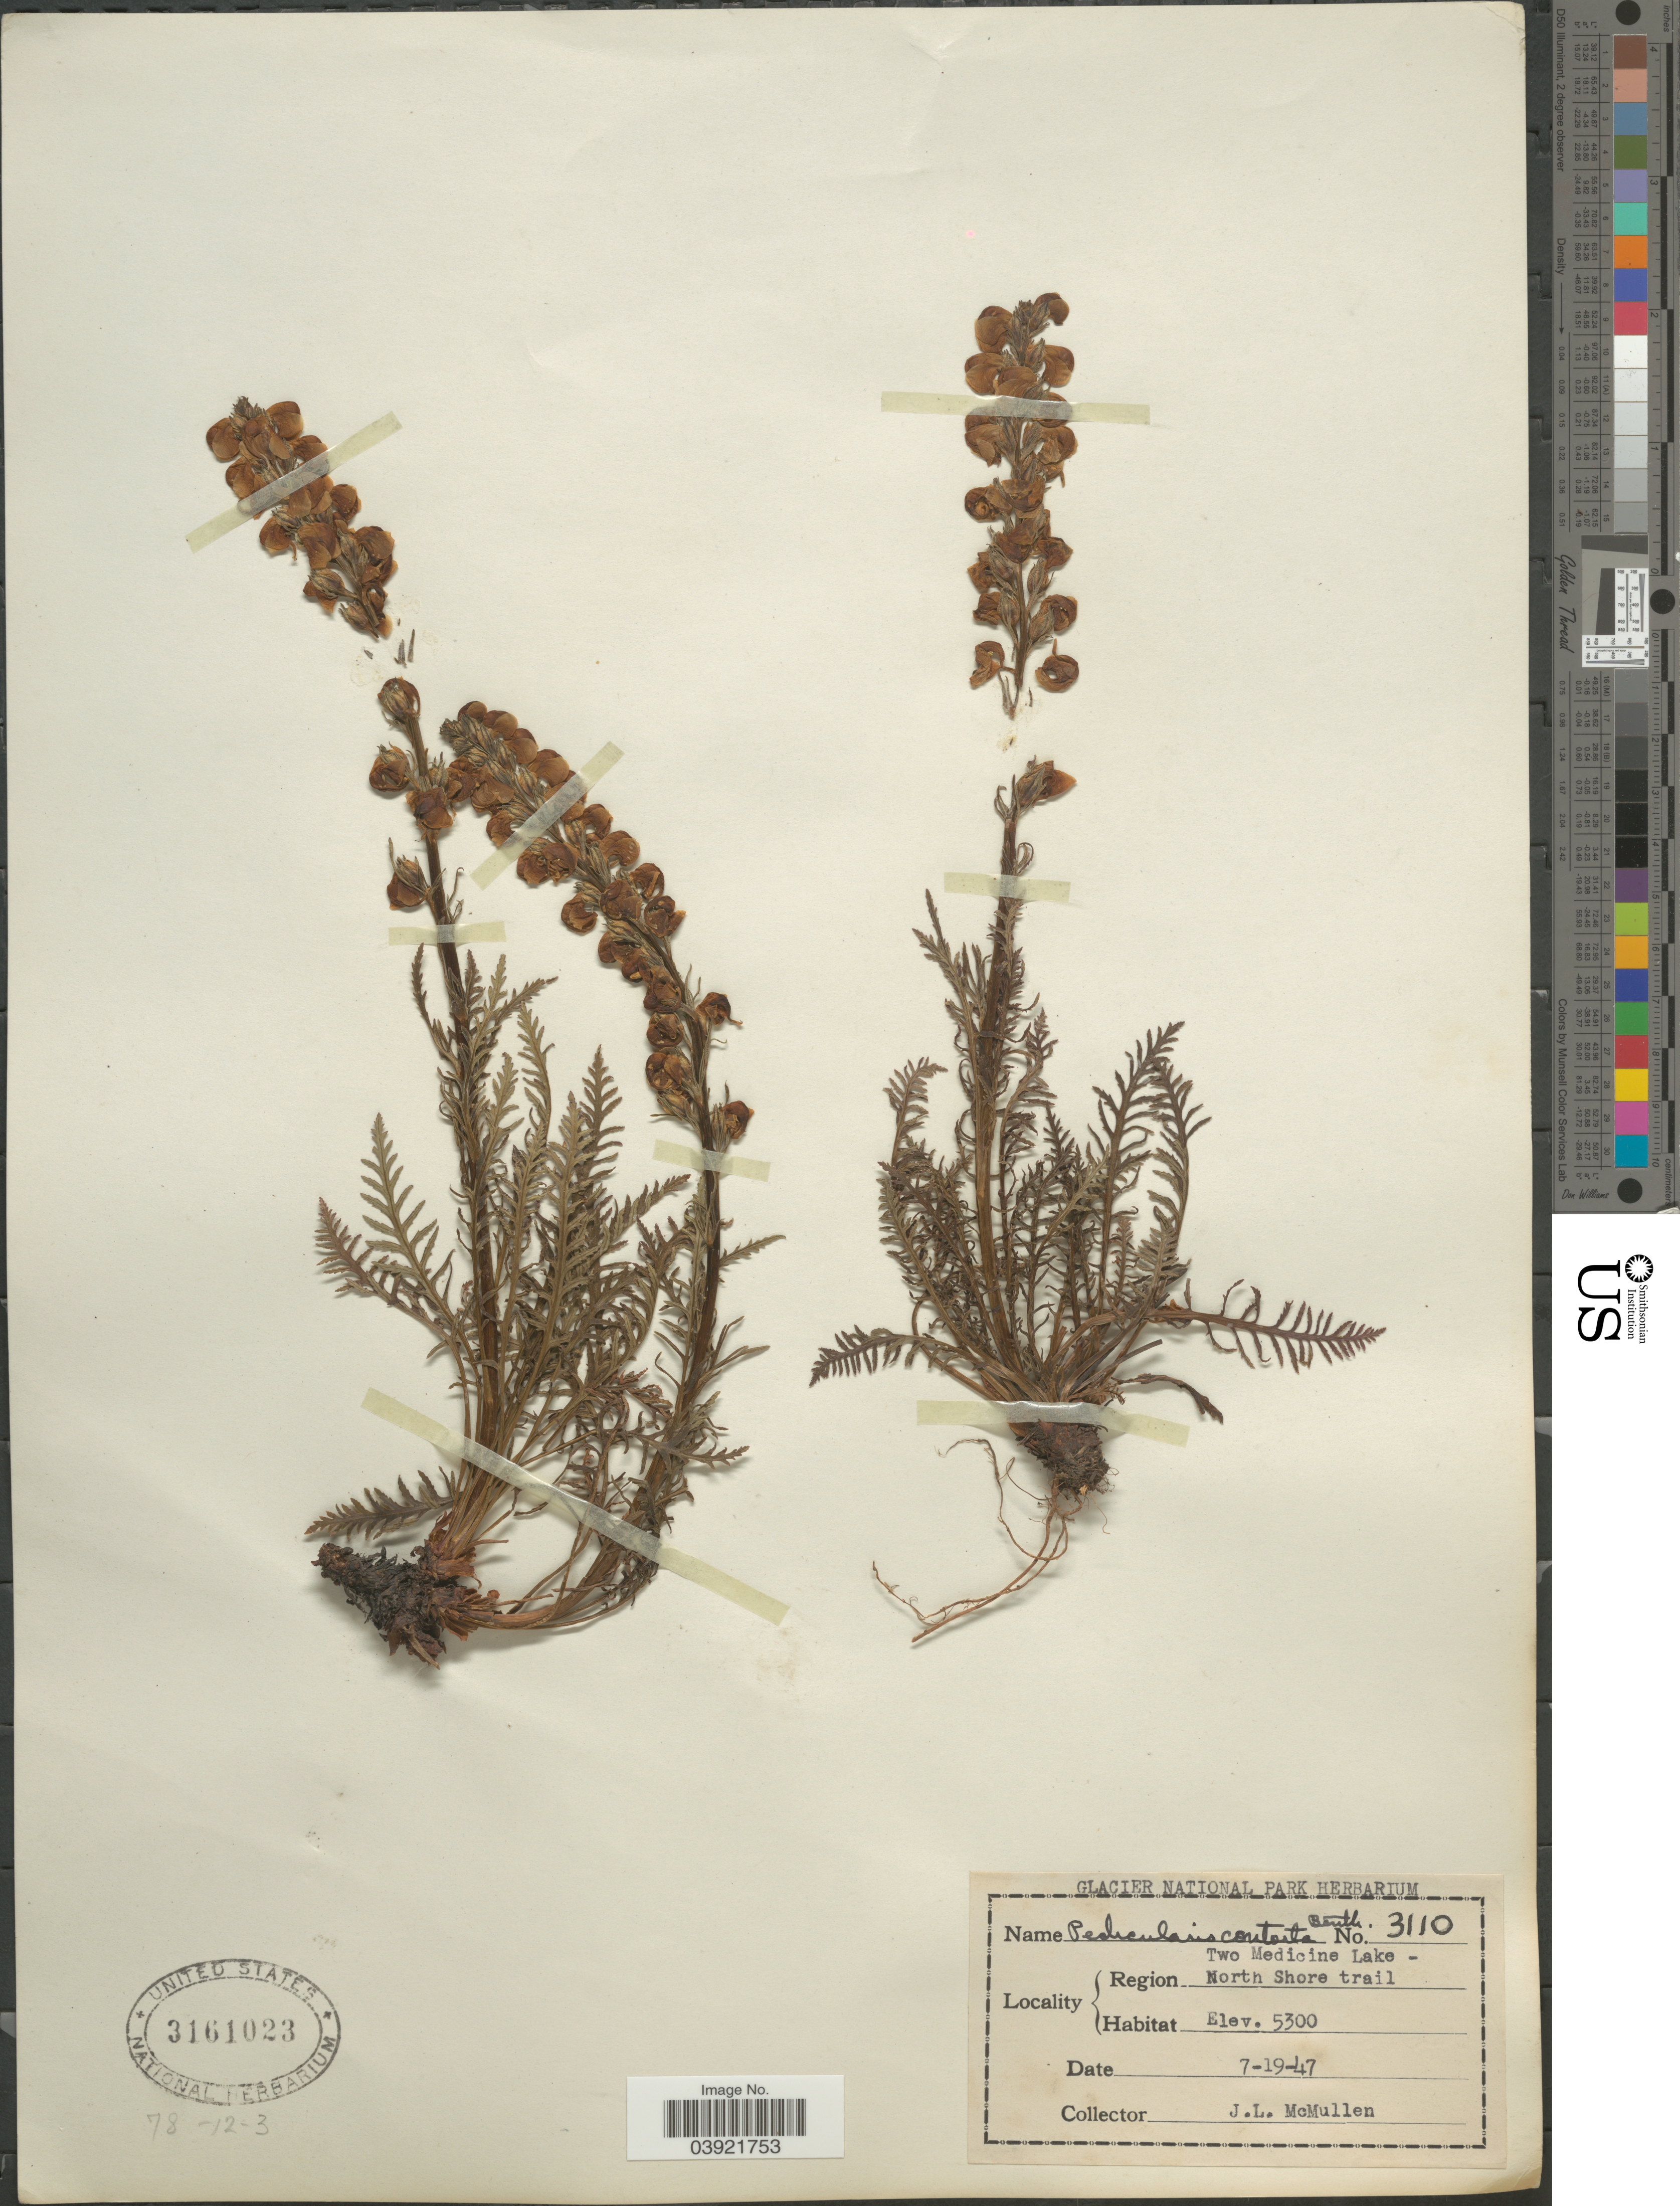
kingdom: Plantae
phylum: Tracheophyta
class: Magnoliopsida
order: Lamiales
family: Orobanchaceae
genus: Pedicularis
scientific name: Pedicularis contorta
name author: Benth.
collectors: J. McMullen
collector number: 3110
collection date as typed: Transcribed d/m/y: 19/7/47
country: United States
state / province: Montana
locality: Region Two Medicine Lake - North Shore trail.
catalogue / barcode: US 3161023